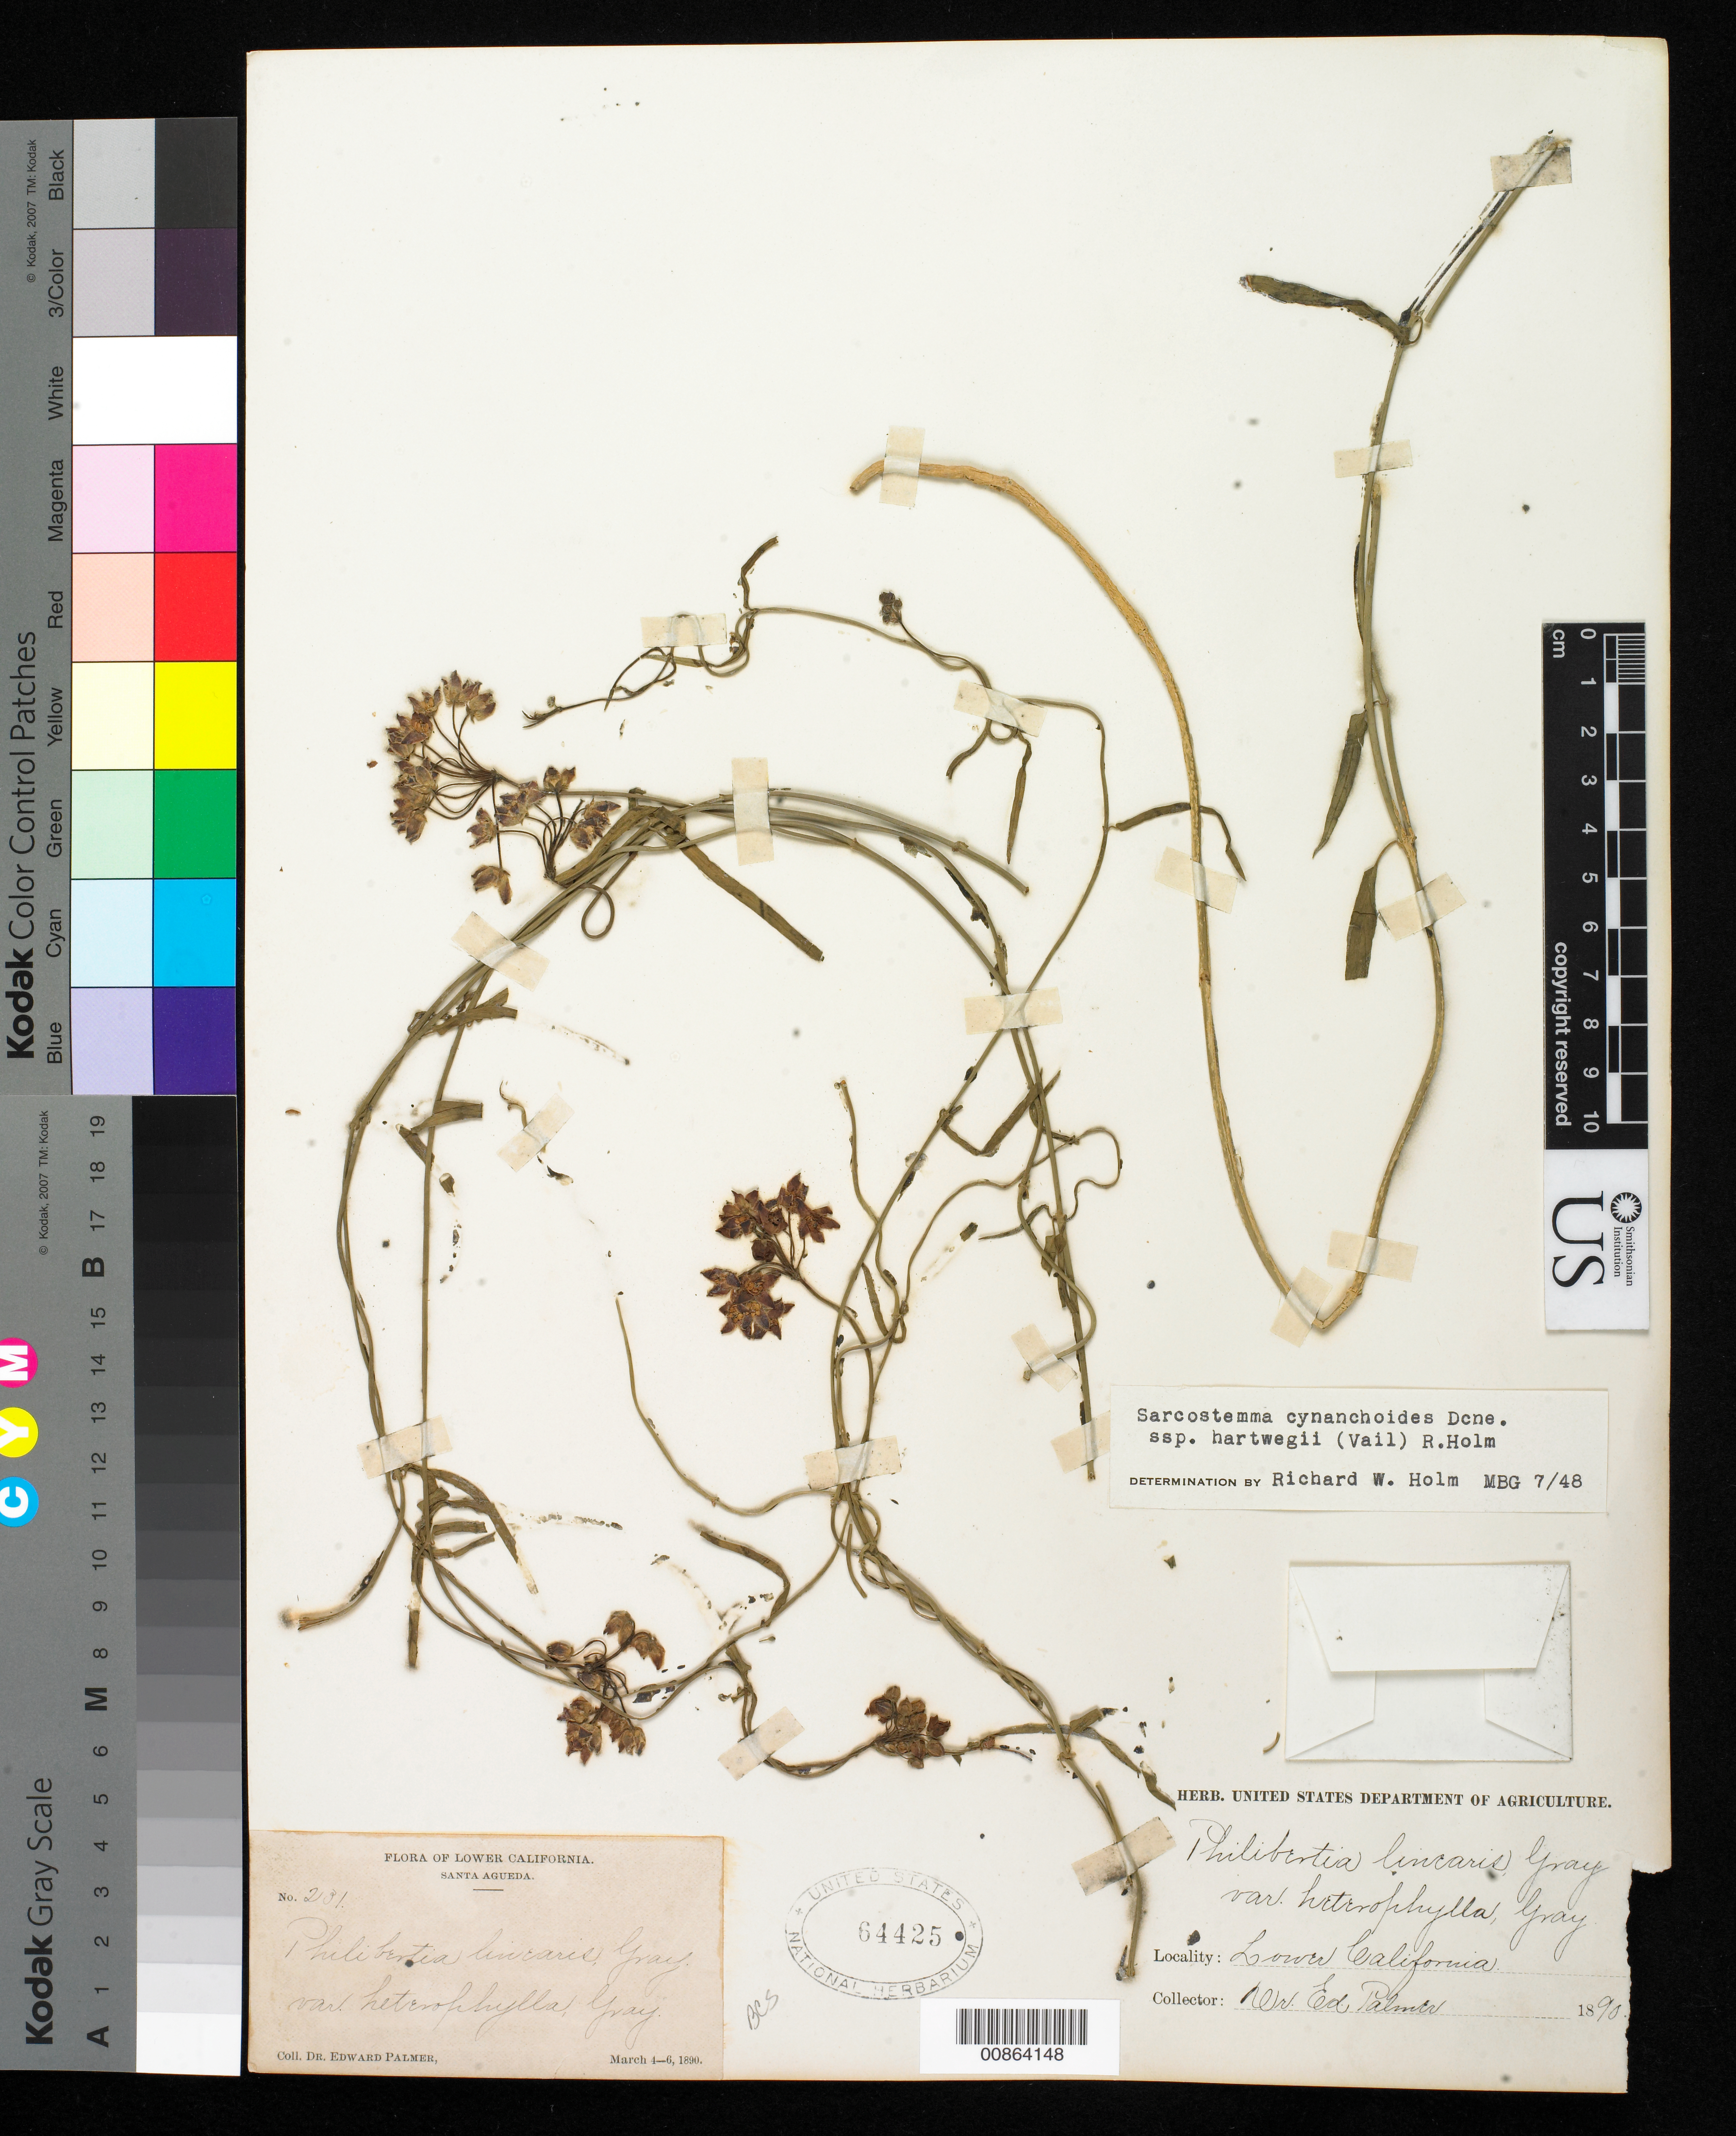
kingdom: Plantae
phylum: Tracheophyta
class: Magnoliopsida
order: Gentianales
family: Apocynaceae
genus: Sarcostemma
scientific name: Sarcostemma cynanchoides subsp. hartwegii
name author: (Vail) R.W. Holm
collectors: E. Palmer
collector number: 231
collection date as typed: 04 Mar 1890 to 06 Mar 1890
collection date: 1890-03-04/1890-03-06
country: Mexico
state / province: Baja California Sur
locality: Santa Agueda, Baja California Sur.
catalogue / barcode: US 64425